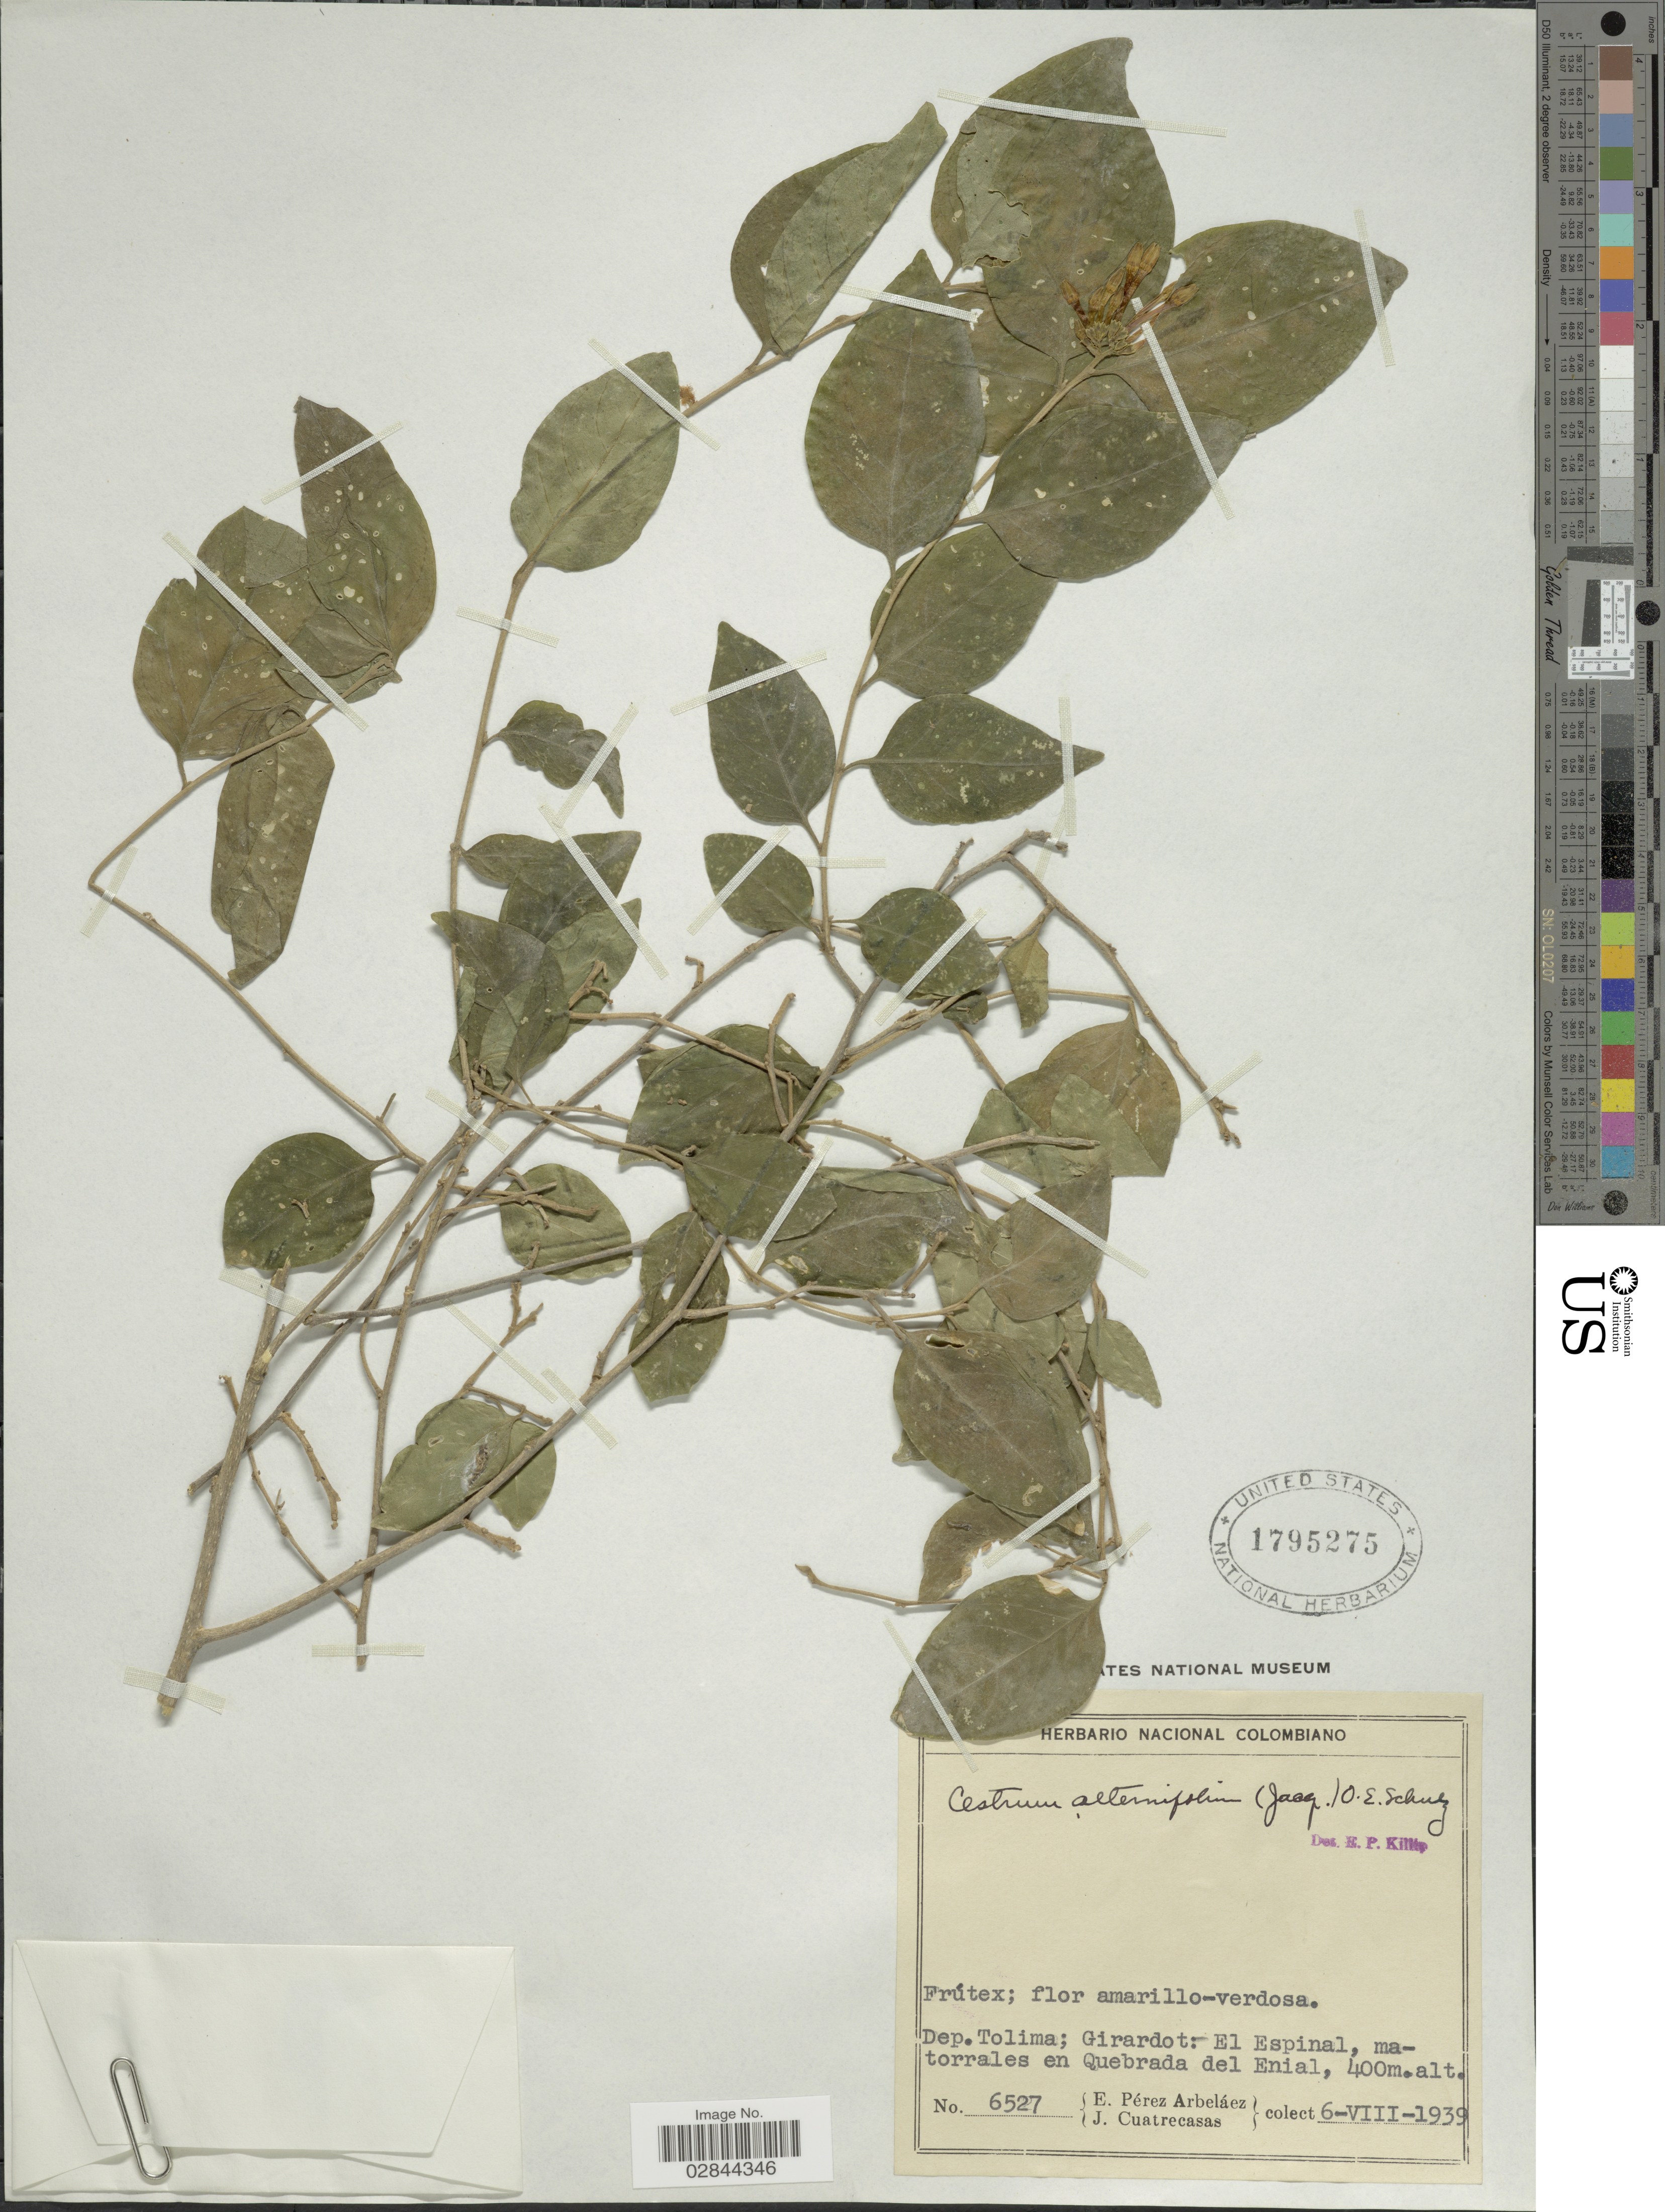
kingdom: Plantae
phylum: Tracheophyta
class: Magnoliopsida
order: Solanales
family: Solanaceae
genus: Cestrum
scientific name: Cestrum alternifolium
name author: (Jacq.) O.E. Schulz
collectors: E. Pérez Arbeláez & J. Cuatrecasas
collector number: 6527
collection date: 1939-08-06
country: Colombia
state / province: Tolima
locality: Dep. Tolima, Girardo, El Espinal, matorrales en Quebrada del Enial.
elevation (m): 400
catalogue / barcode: US 1795275